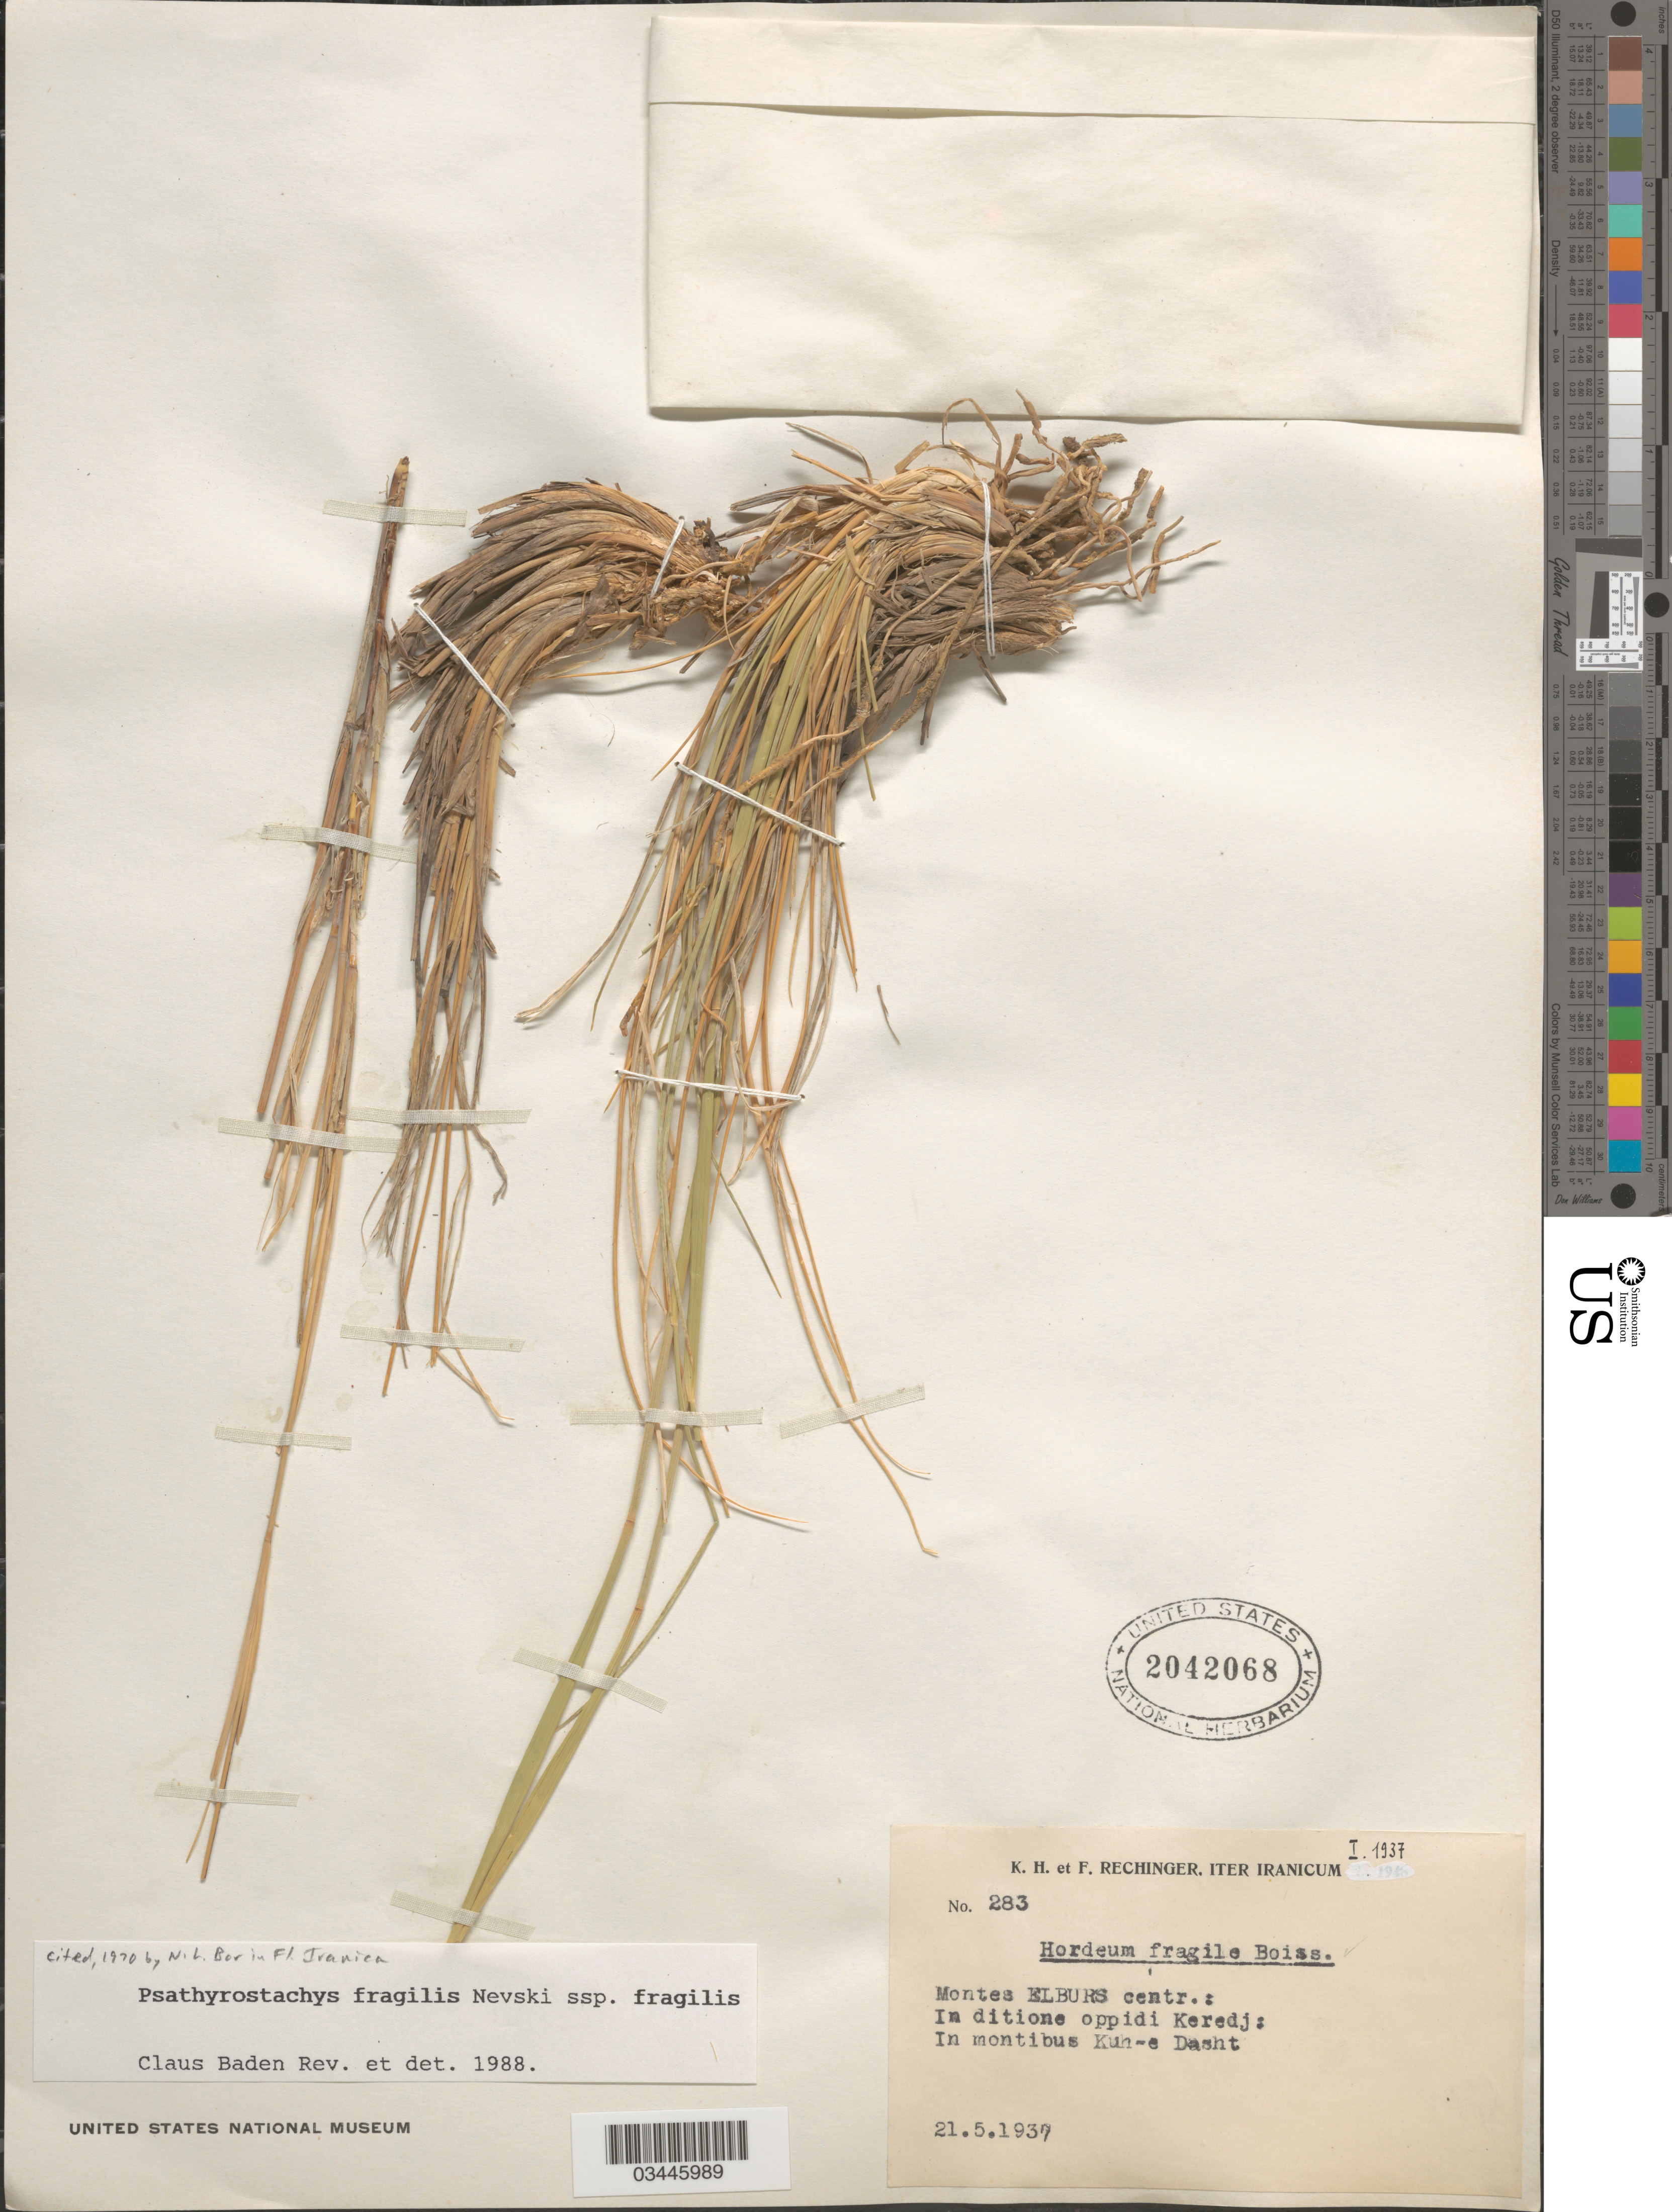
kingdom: Plantae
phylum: Tracheophyta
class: Liliopsida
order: Poales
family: Poaceae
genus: Psathyrostachys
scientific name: Psathyrostachys fragilis subsp. fragilis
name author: (Boiss.) Nevski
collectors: K. H. Rechinger & F. Rechinger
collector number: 283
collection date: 1937-05-21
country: Iran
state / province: Alborz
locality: Iter Iranicum I. 1937. Montes Elburs centr.: In ditione oppidi Keredj: In montibus Kuh-e Dasht.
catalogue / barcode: US 2042068